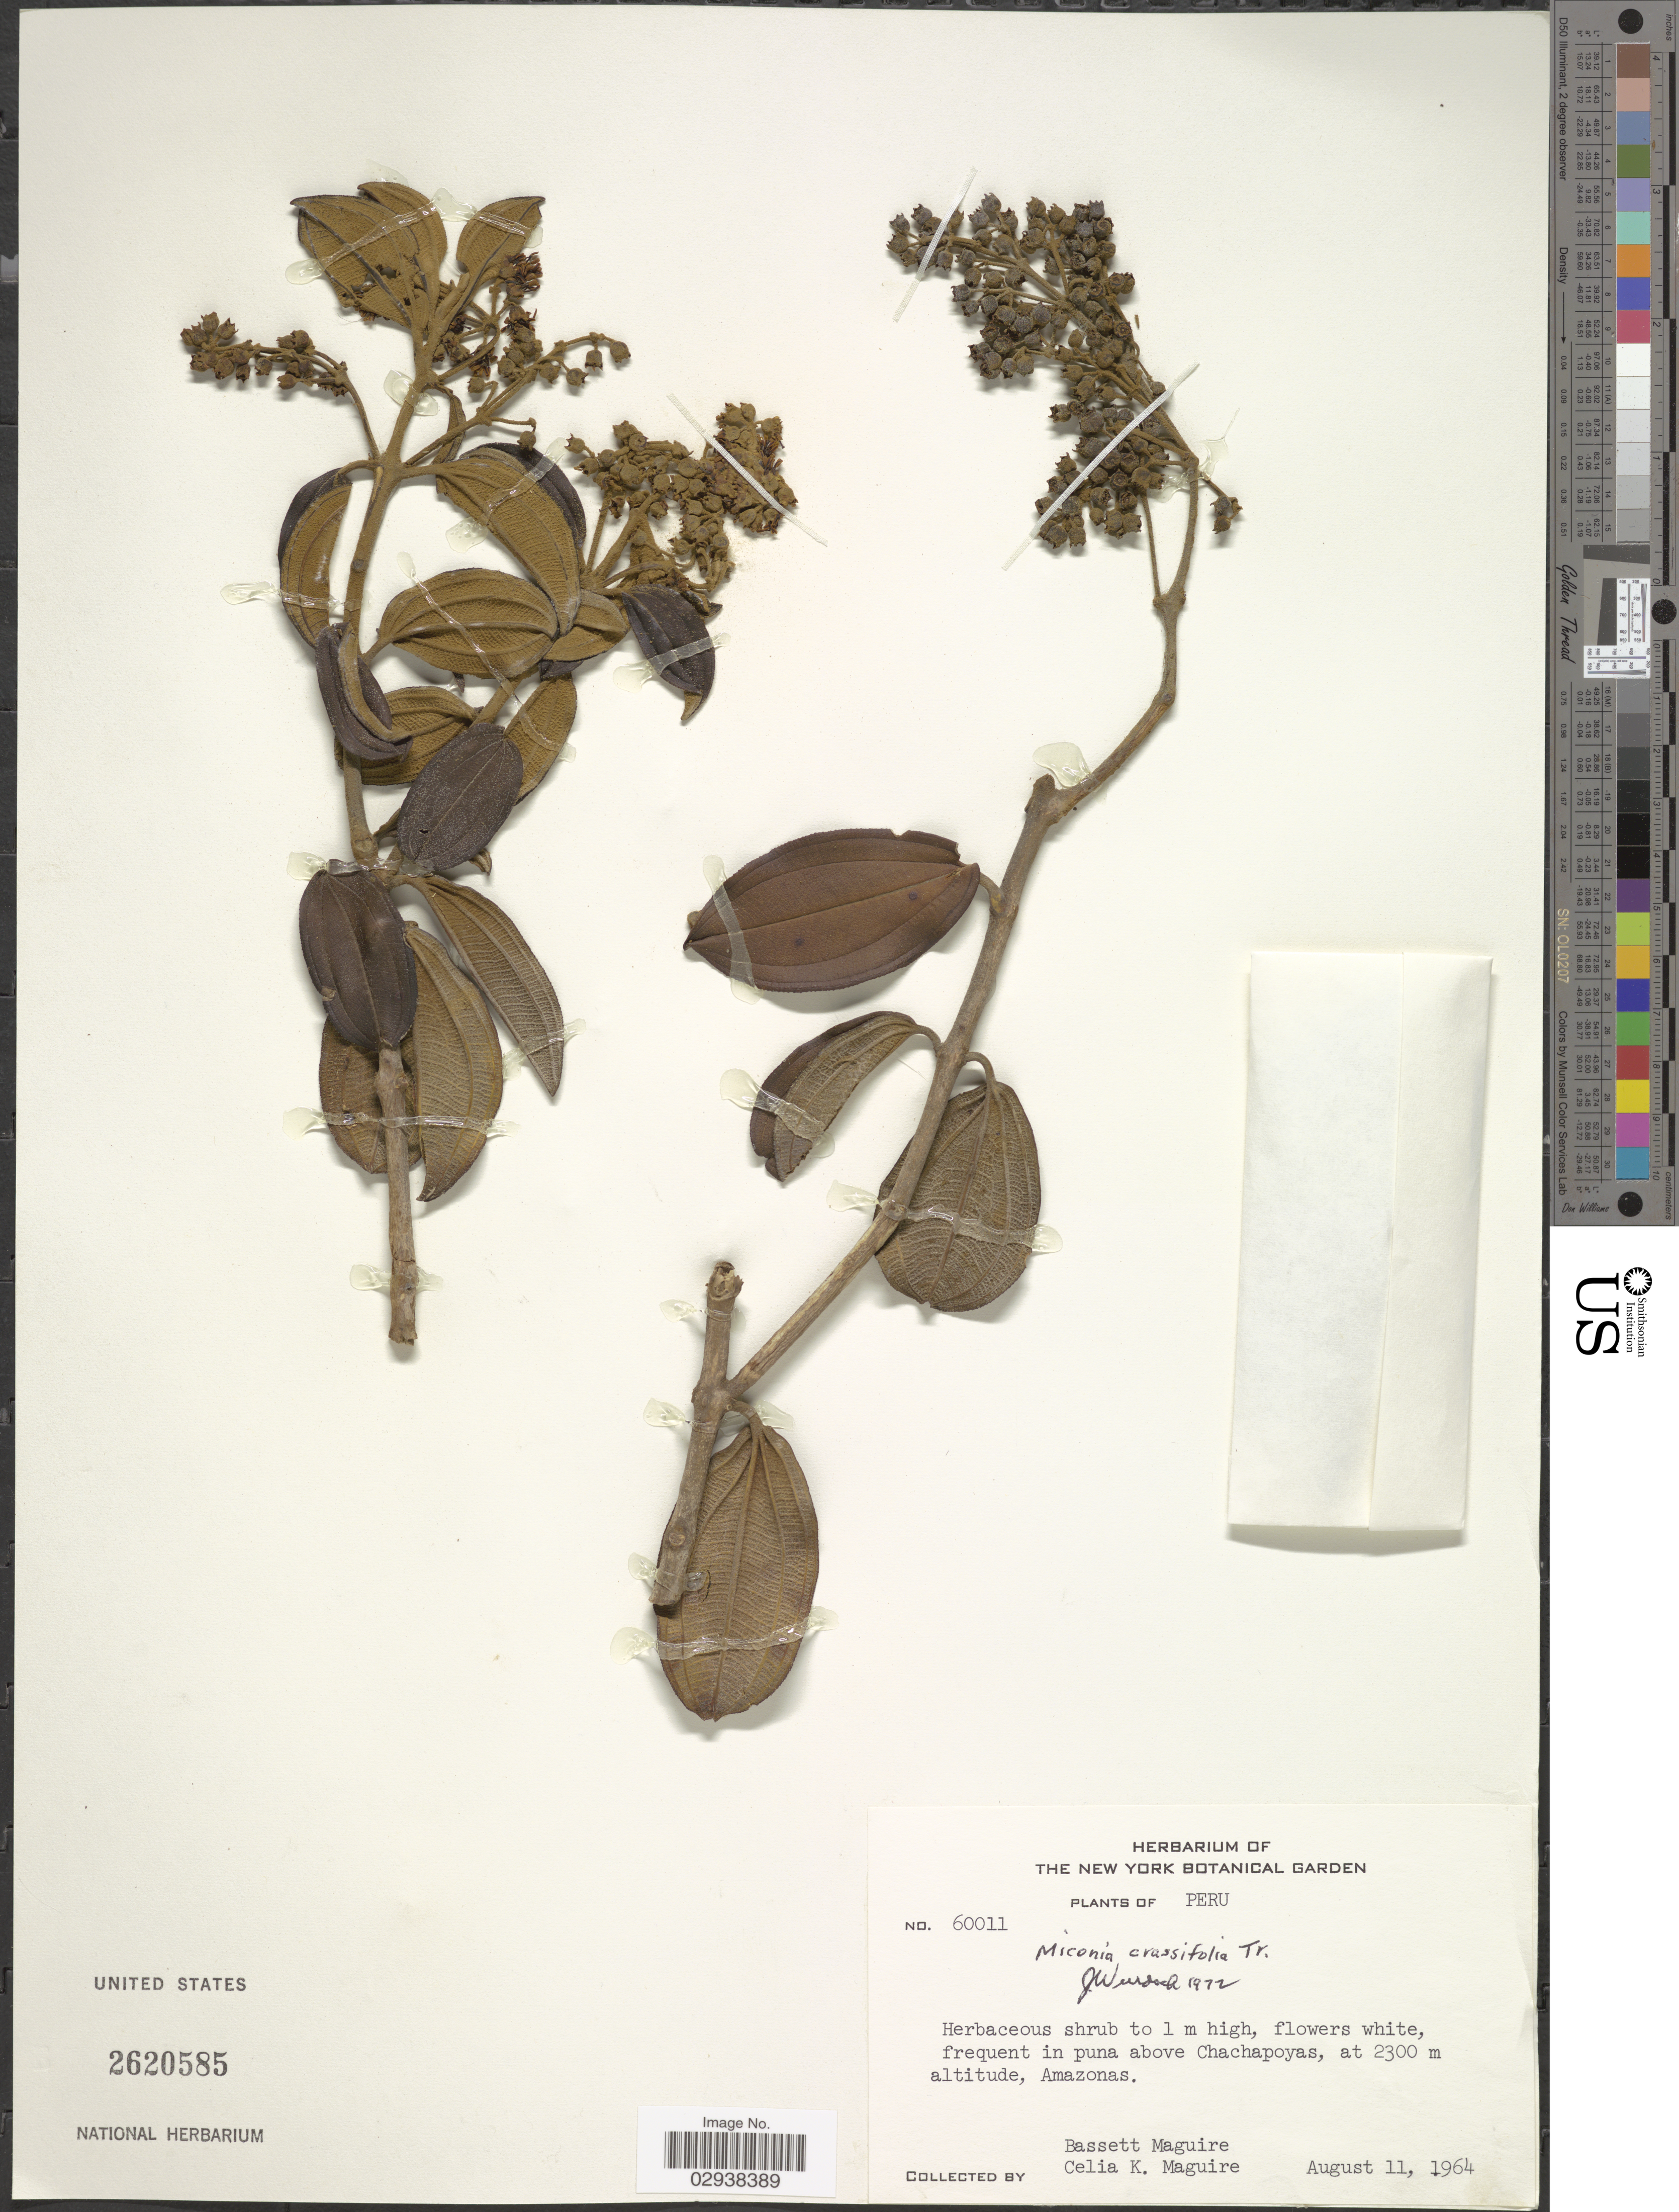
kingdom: Plantae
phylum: Tracheophyta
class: Magnoliopsida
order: Myrtales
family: Melastomataceae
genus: Miconia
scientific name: Miconia crassifolia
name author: Triana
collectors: B. Maguire & C. K. Maguire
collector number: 60011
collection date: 1964-08-11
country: Peru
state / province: Amazonas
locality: In puna above Chachapoyas, Amazonas.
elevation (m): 2300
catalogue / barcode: US 2620585